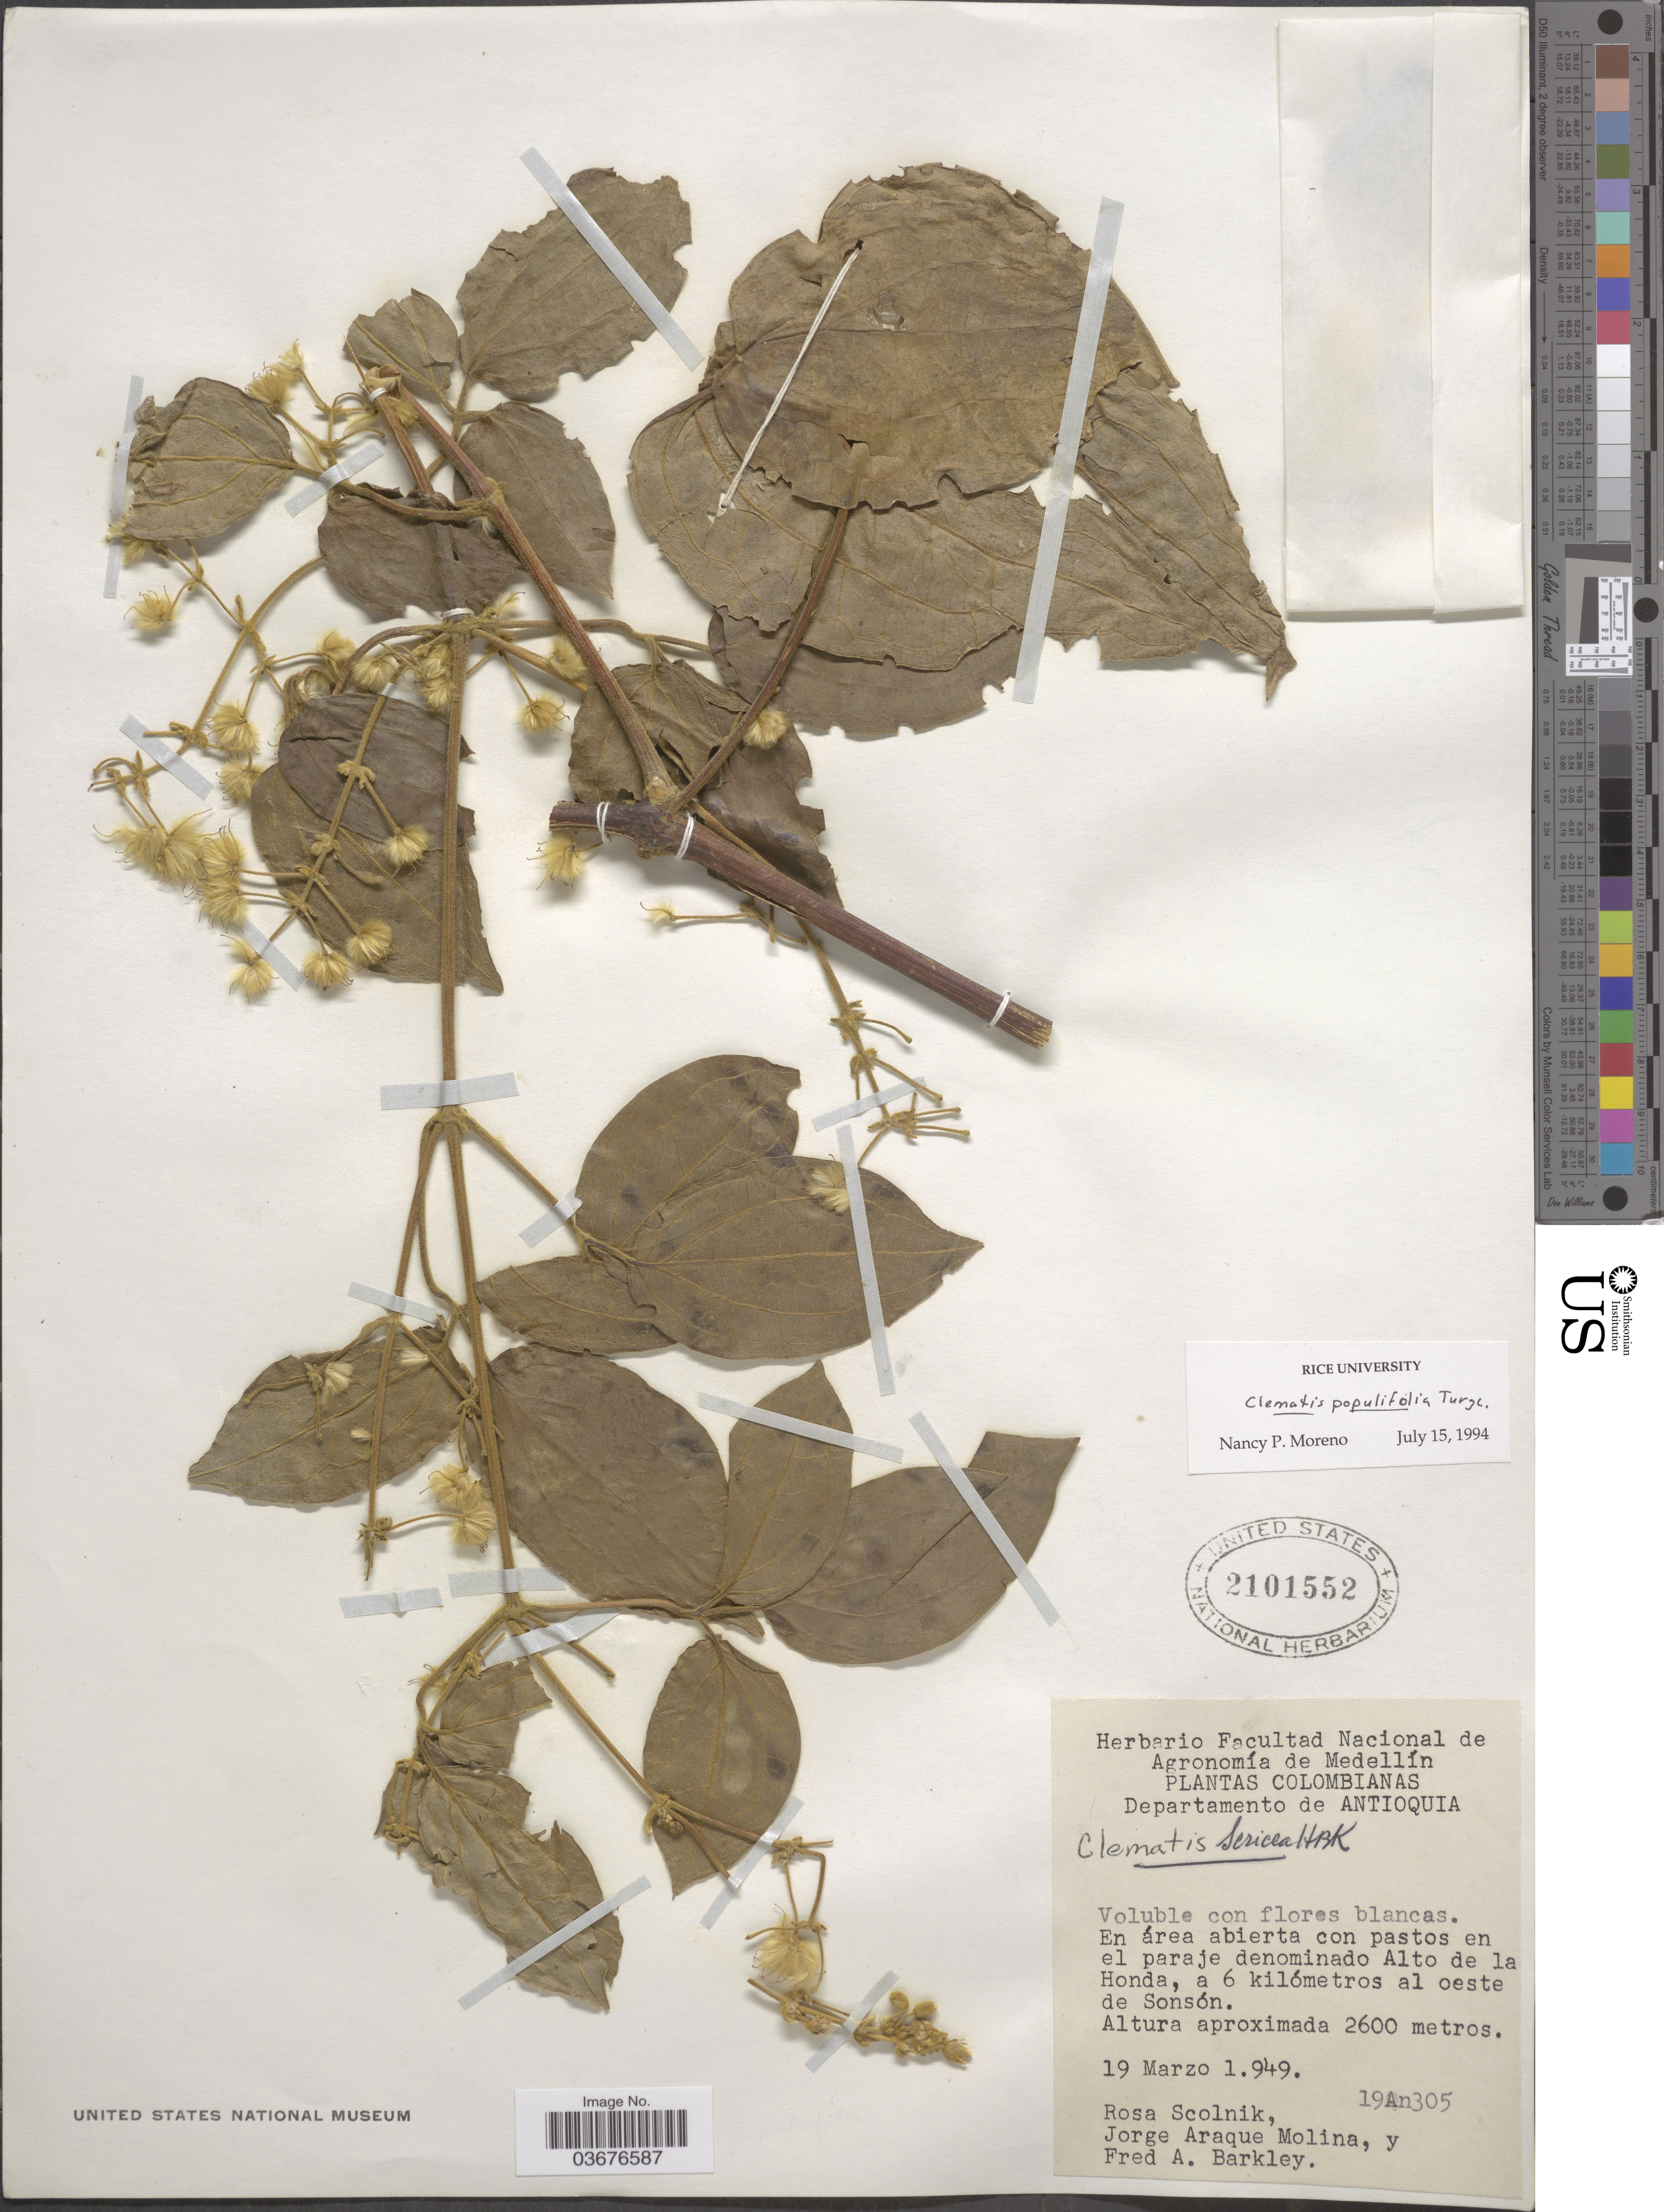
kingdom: Plantae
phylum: Tracheophyta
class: Magnoliopsida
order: Ranunculales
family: Ranunculaceae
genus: Clematis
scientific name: Clematis populifolia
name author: Turcz.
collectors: R. Scolnik, J. A. Molina & F. A. Barkley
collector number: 19An305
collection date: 1949-03-19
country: Colombia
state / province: Antioquia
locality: Departamento de Antioquia, en el paraje denominado Alto de la Honda, a 6 kilómetros al oeste de Sonsón.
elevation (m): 2600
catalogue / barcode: US 2101552